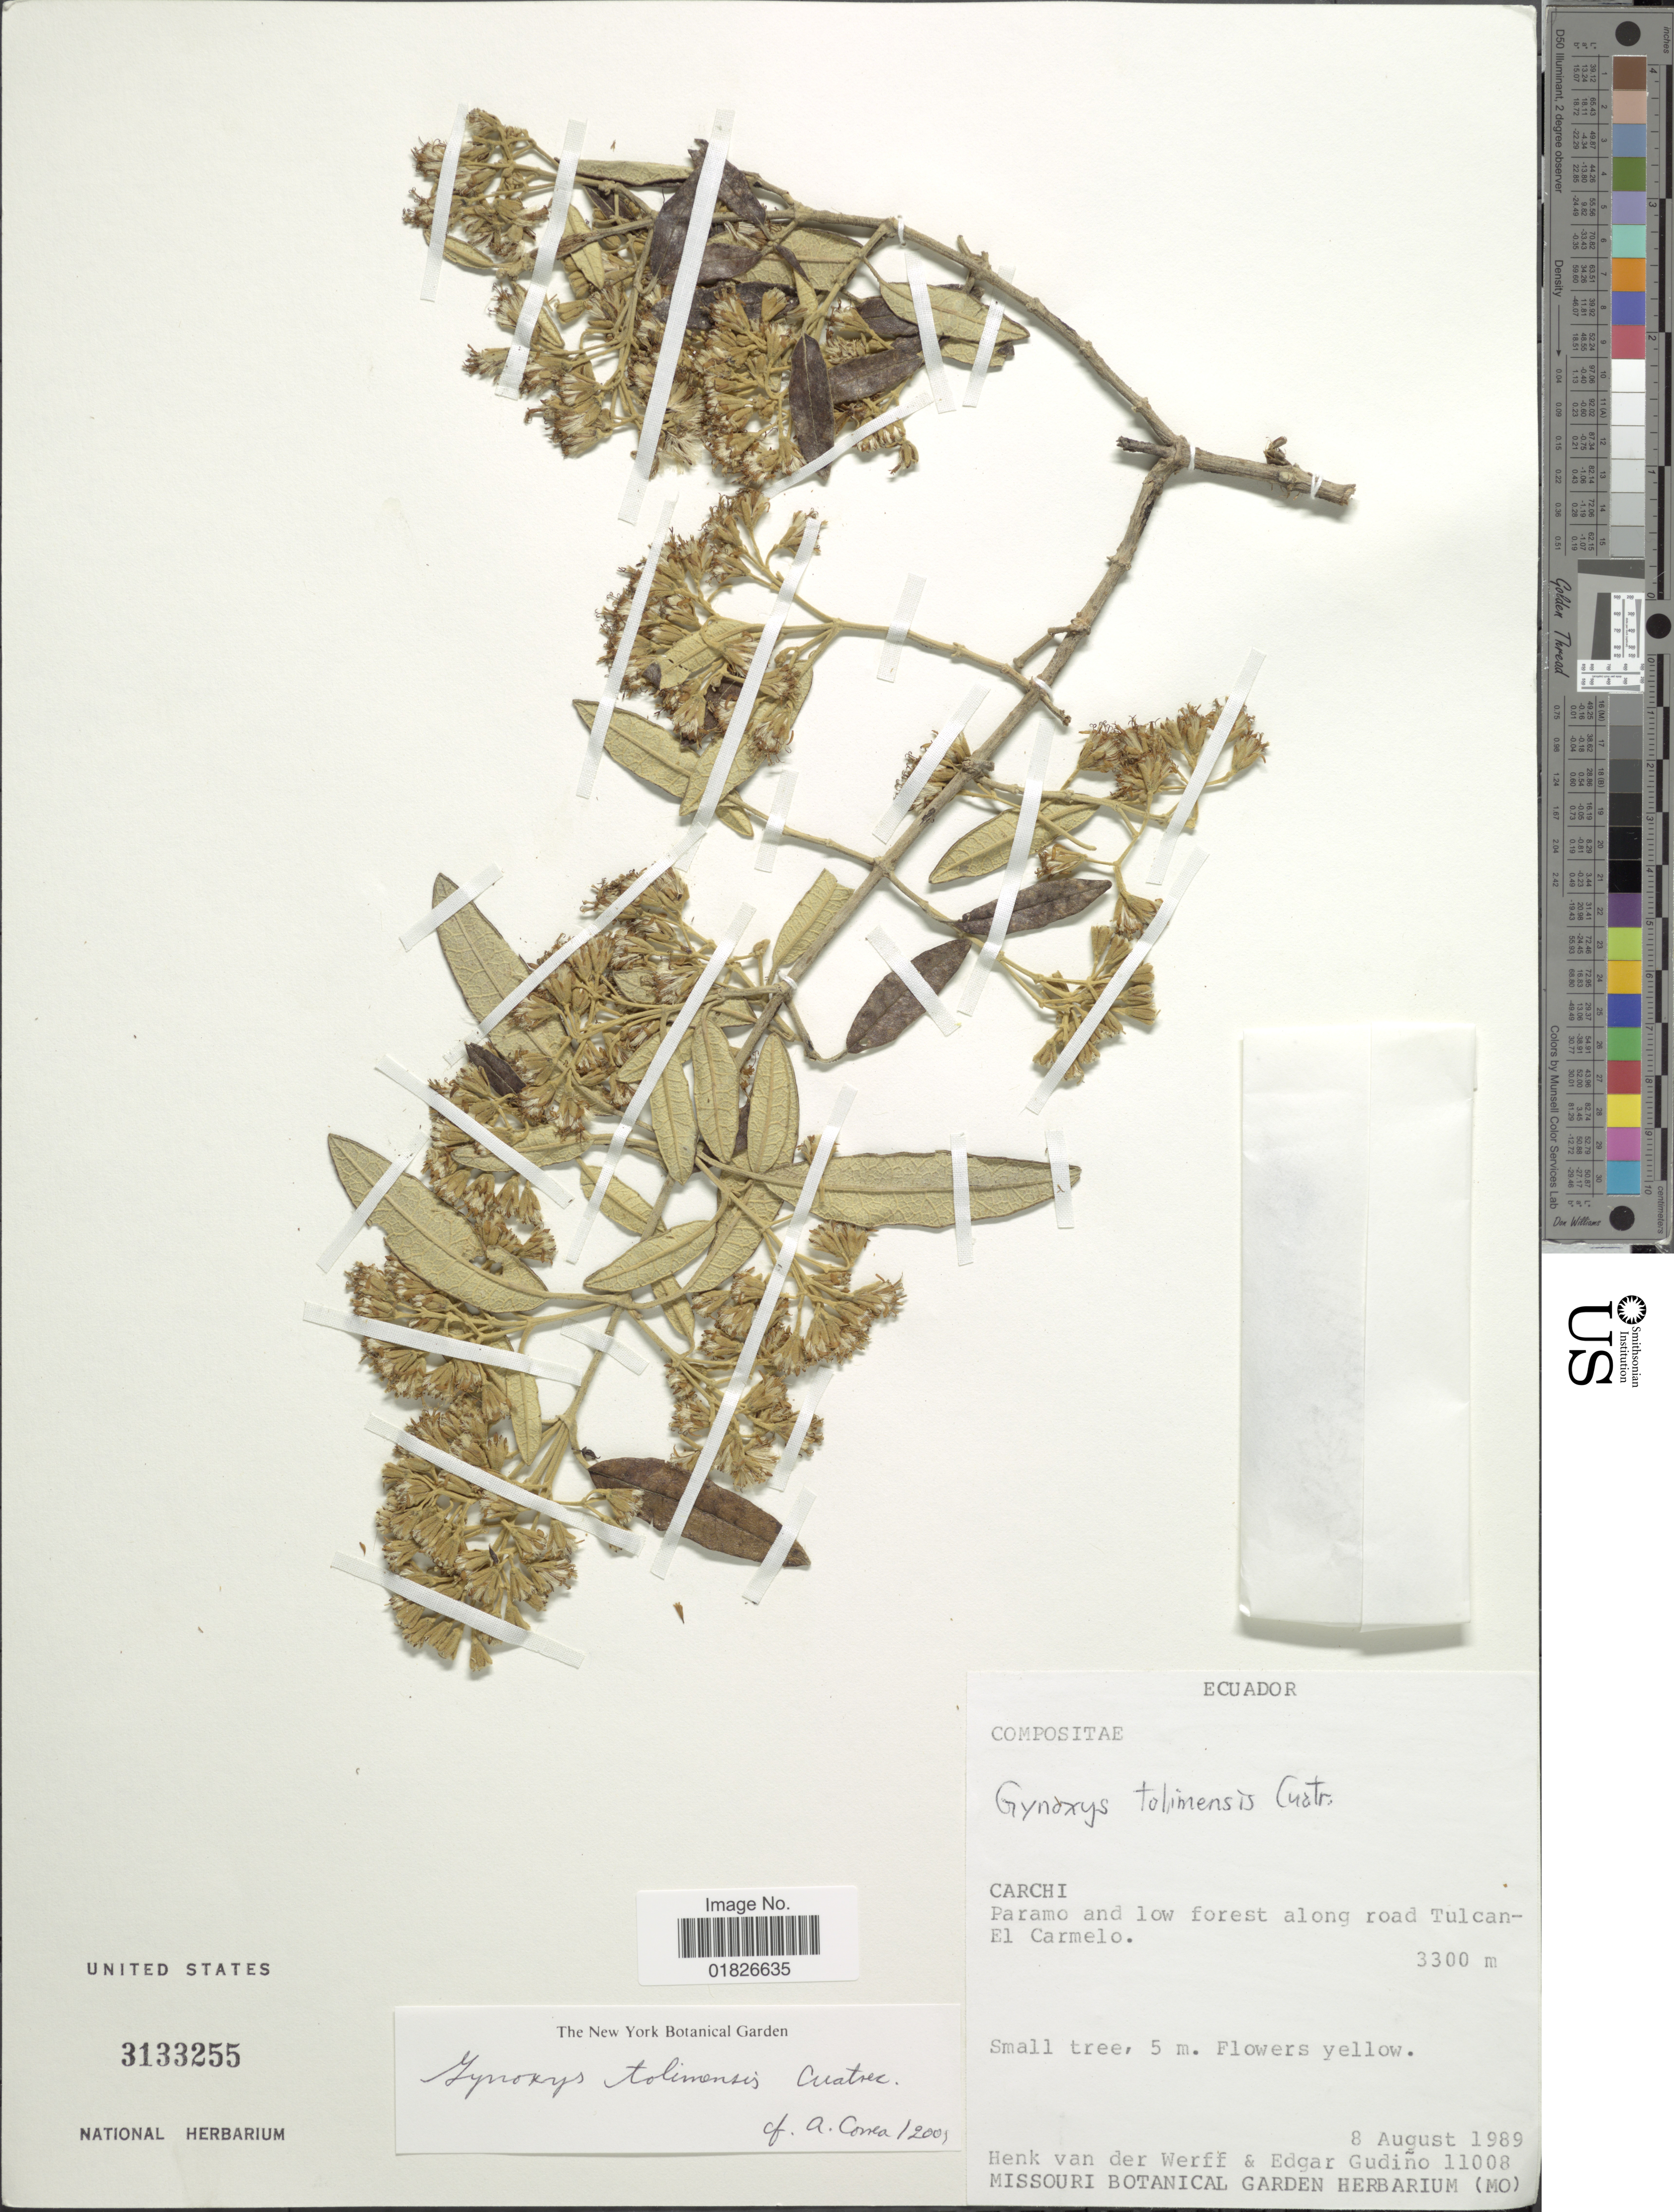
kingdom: Plantae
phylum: Tracheophyta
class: Magnoliopsida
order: Asterales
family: Asteraceae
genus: Gynoxys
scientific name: Gynoxys tolimensis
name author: Cuatrec.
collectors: H. van der Werff & E. Gudiño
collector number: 11008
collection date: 1989-08-08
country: Ecuador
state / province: Carchi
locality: Paramo and low forest along road Tulcan-El Carmelo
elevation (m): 3300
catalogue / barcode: US 3133255